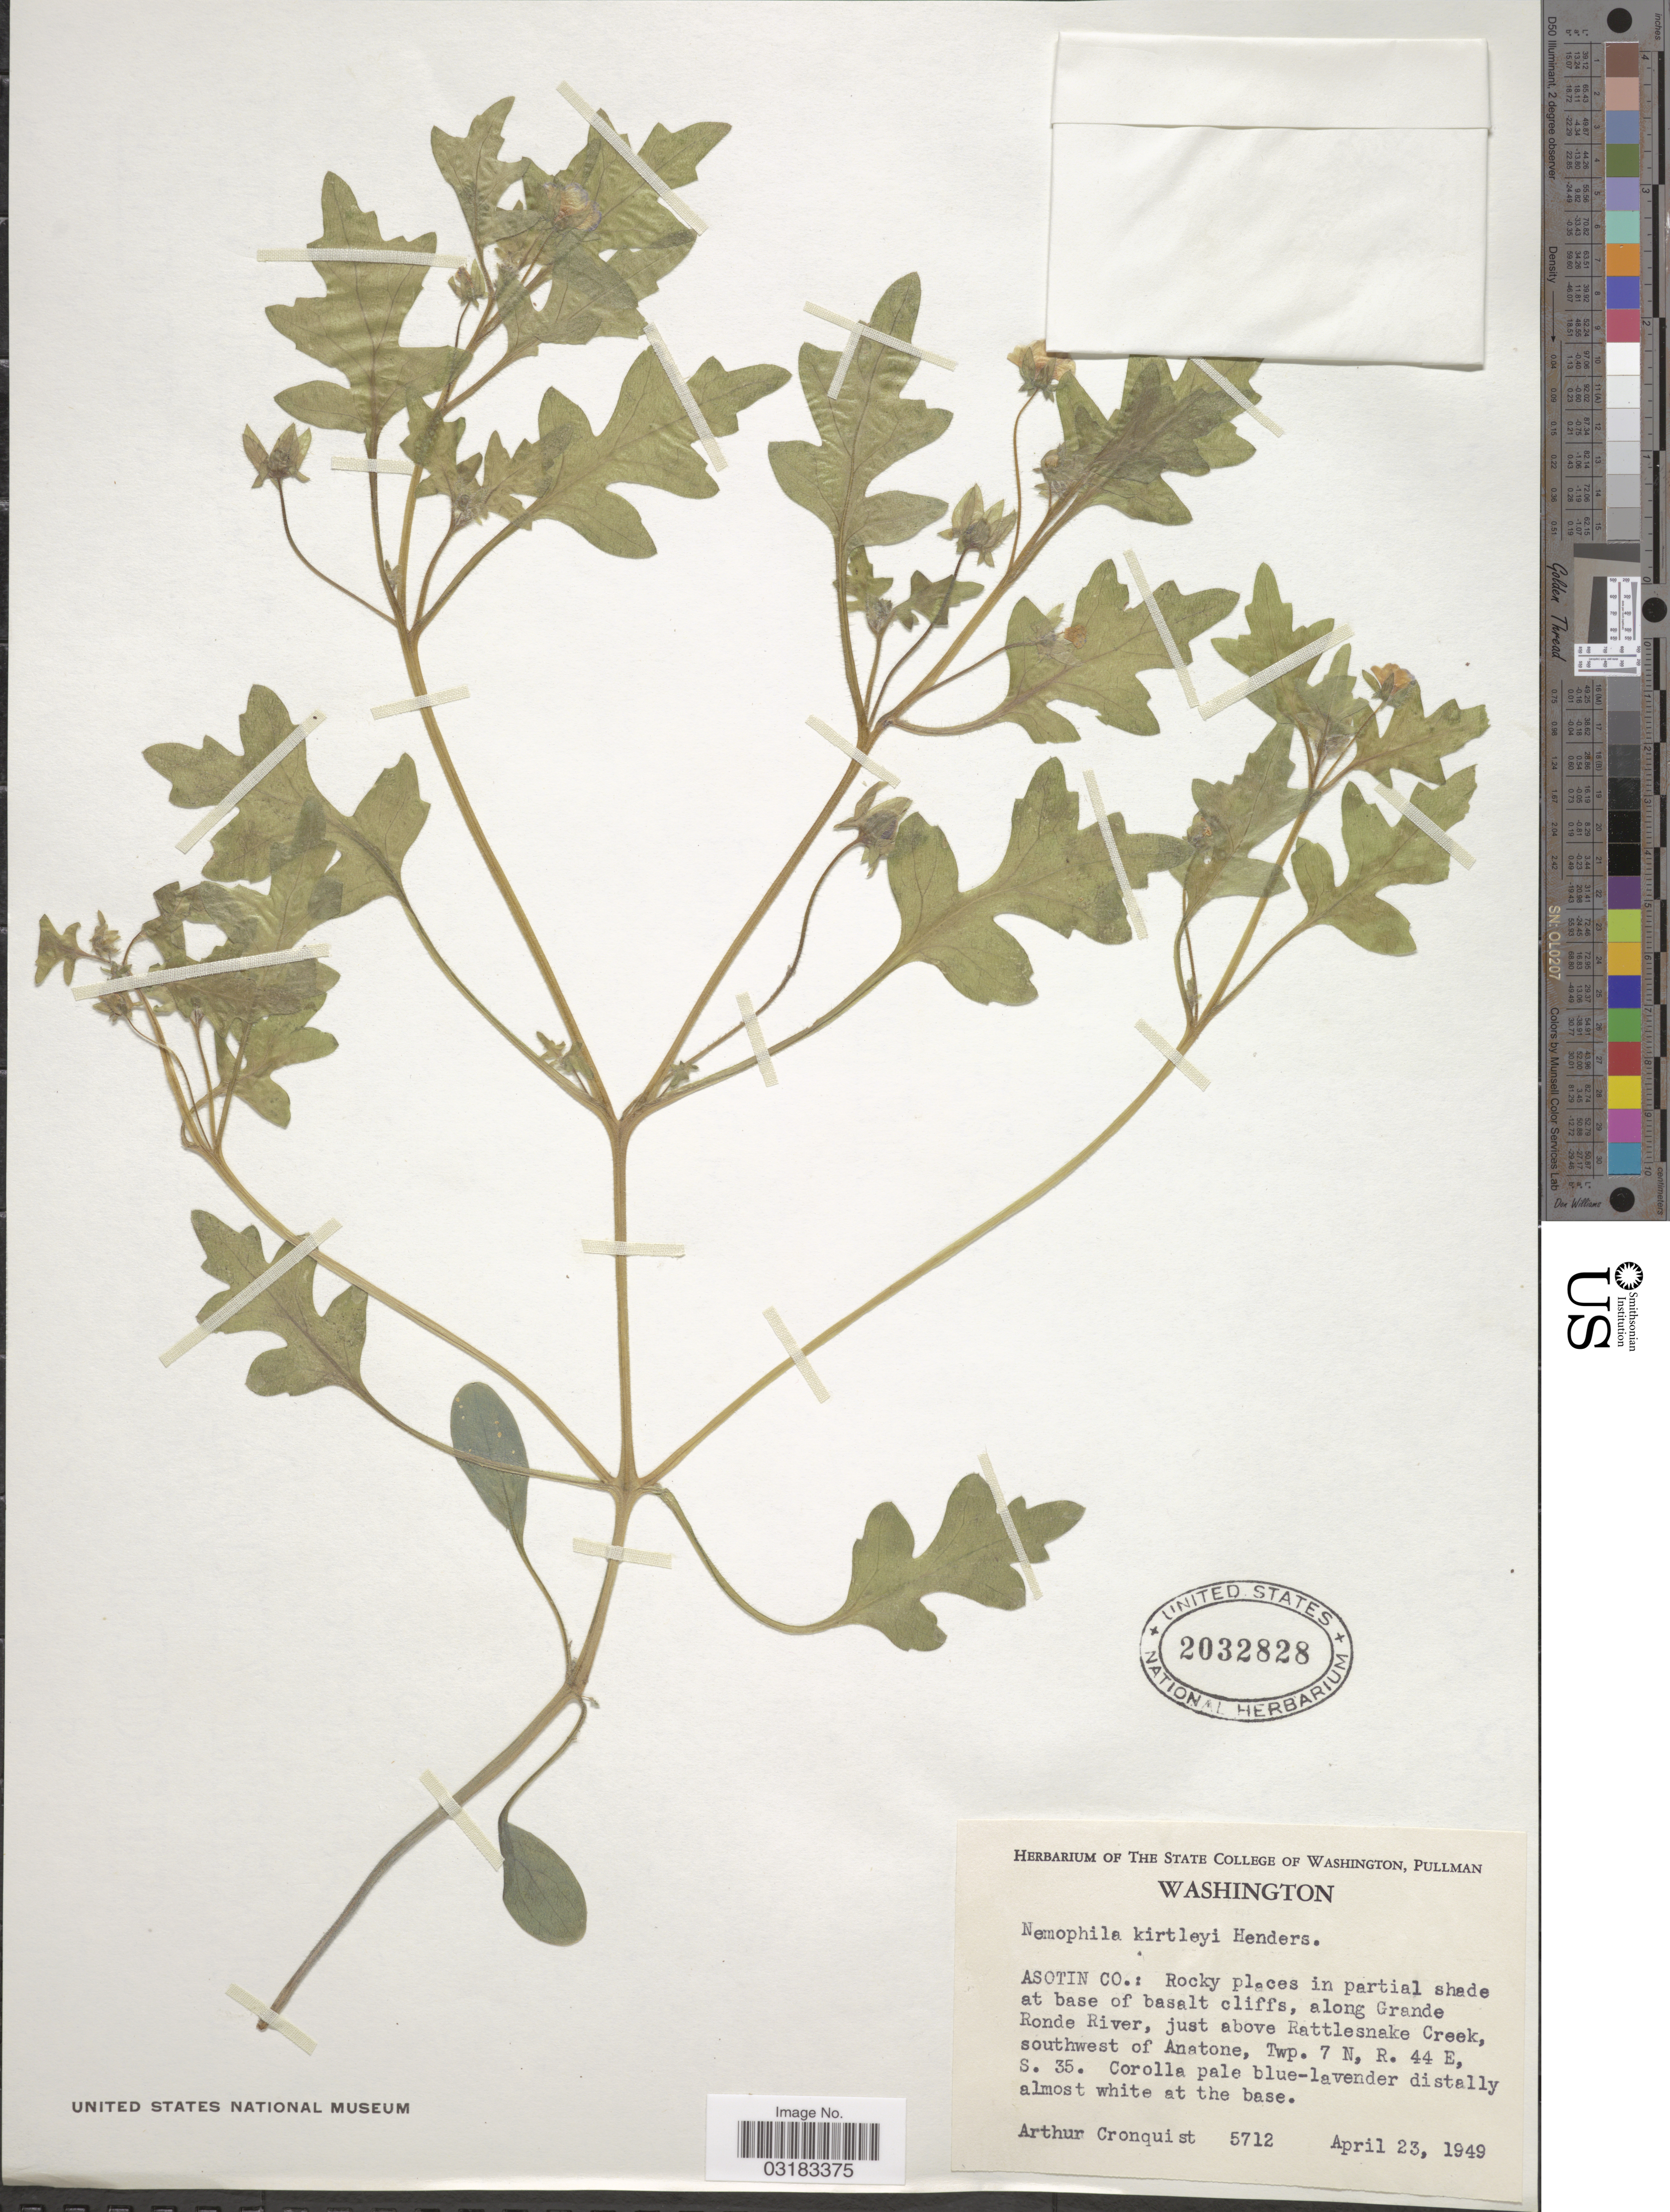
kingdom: Plantae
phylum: Tracheophyta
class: Magnoliopsida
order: Boraginales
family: Hydrophyllaceae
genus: Nemophila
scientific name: Nemophila kirtleyi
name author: L.F. Hend.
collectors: A. J. Cronquist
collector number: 5712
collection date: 1949-04-23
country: United States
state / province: Washington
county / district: Asotin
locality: Asotin Co.: in partial shade at base of basalt cliffs, along Grande Ronde River, just above Rattlesnake Creek, southwest of Anatone, Twp. 7 N, R. 44 E, S. 35.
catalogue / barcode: US 2032828